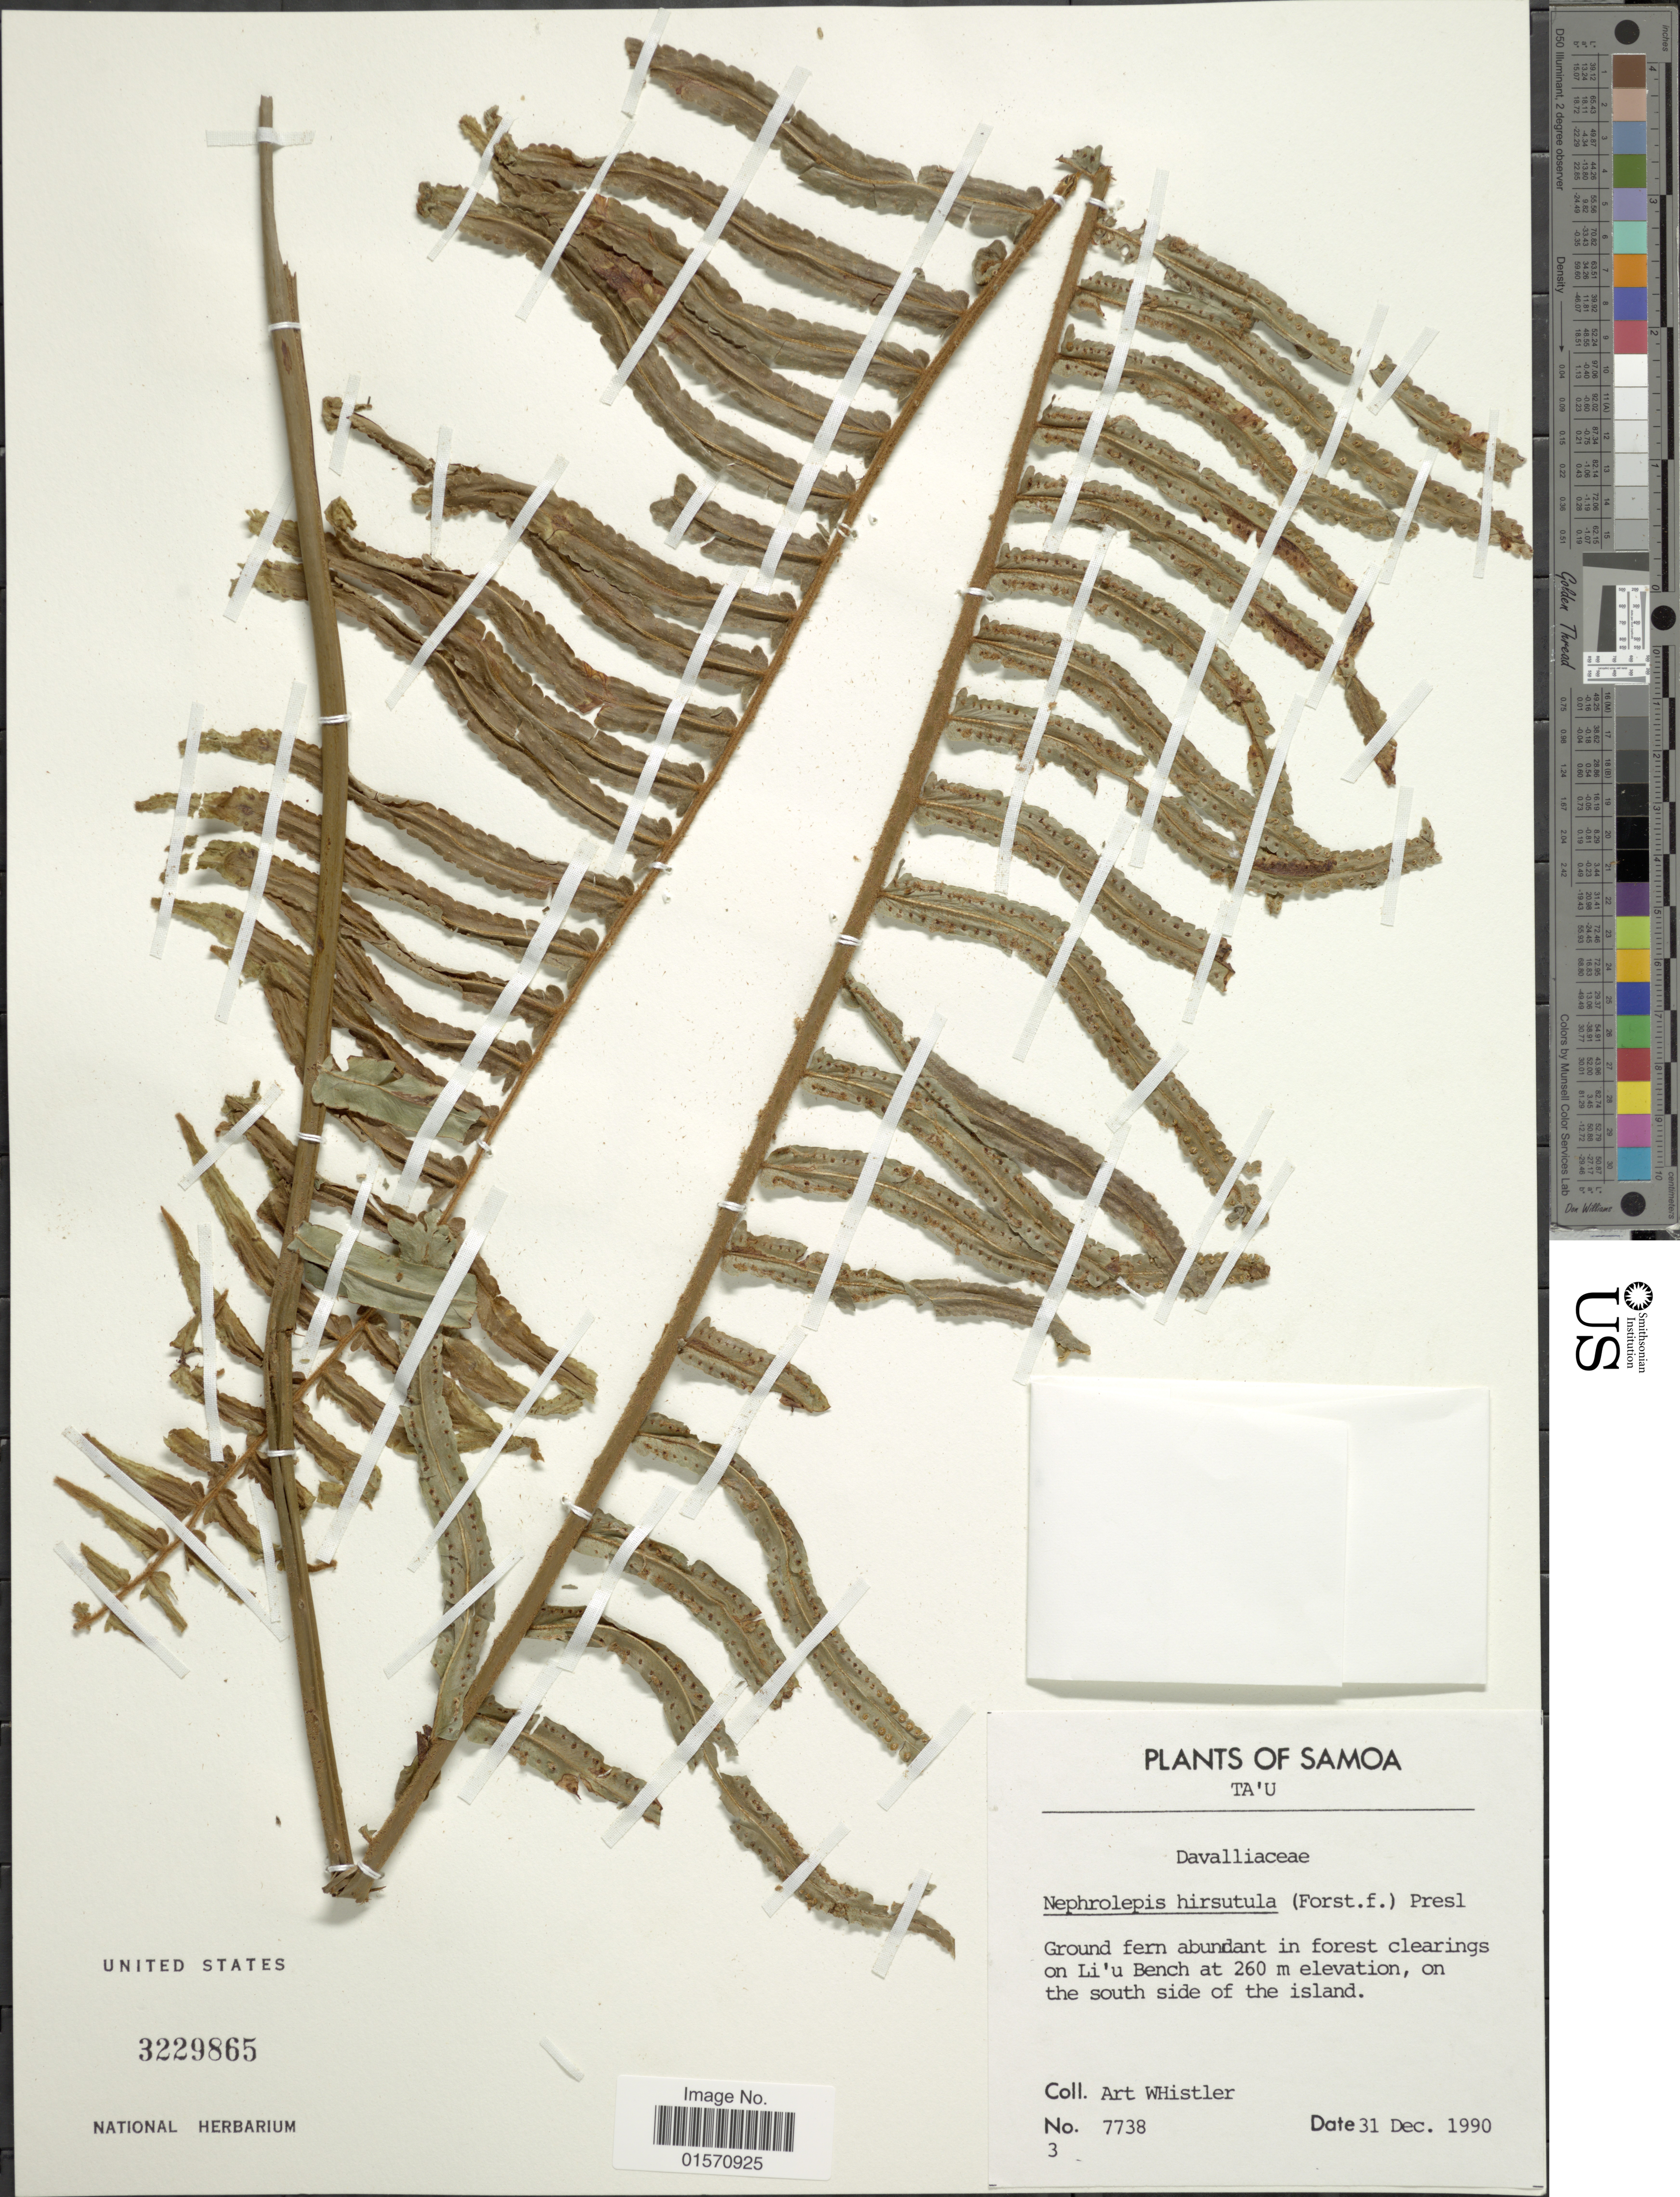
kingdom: Plantae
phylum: Tracheophyta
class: Polypodiopsida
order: Polypodiales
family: Nephrolepidaceae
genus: Nephrolepis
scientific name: Nephrolepis hirsutula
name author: (G. Forst.) C. Presl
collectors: A. Whistler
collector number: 7738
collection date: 1990-12-31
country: American Samoa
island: Ta'u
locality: Ta'u. in forest clearings on Li'u Bench, on south side of the island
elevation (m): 260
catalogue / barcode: US 3229865